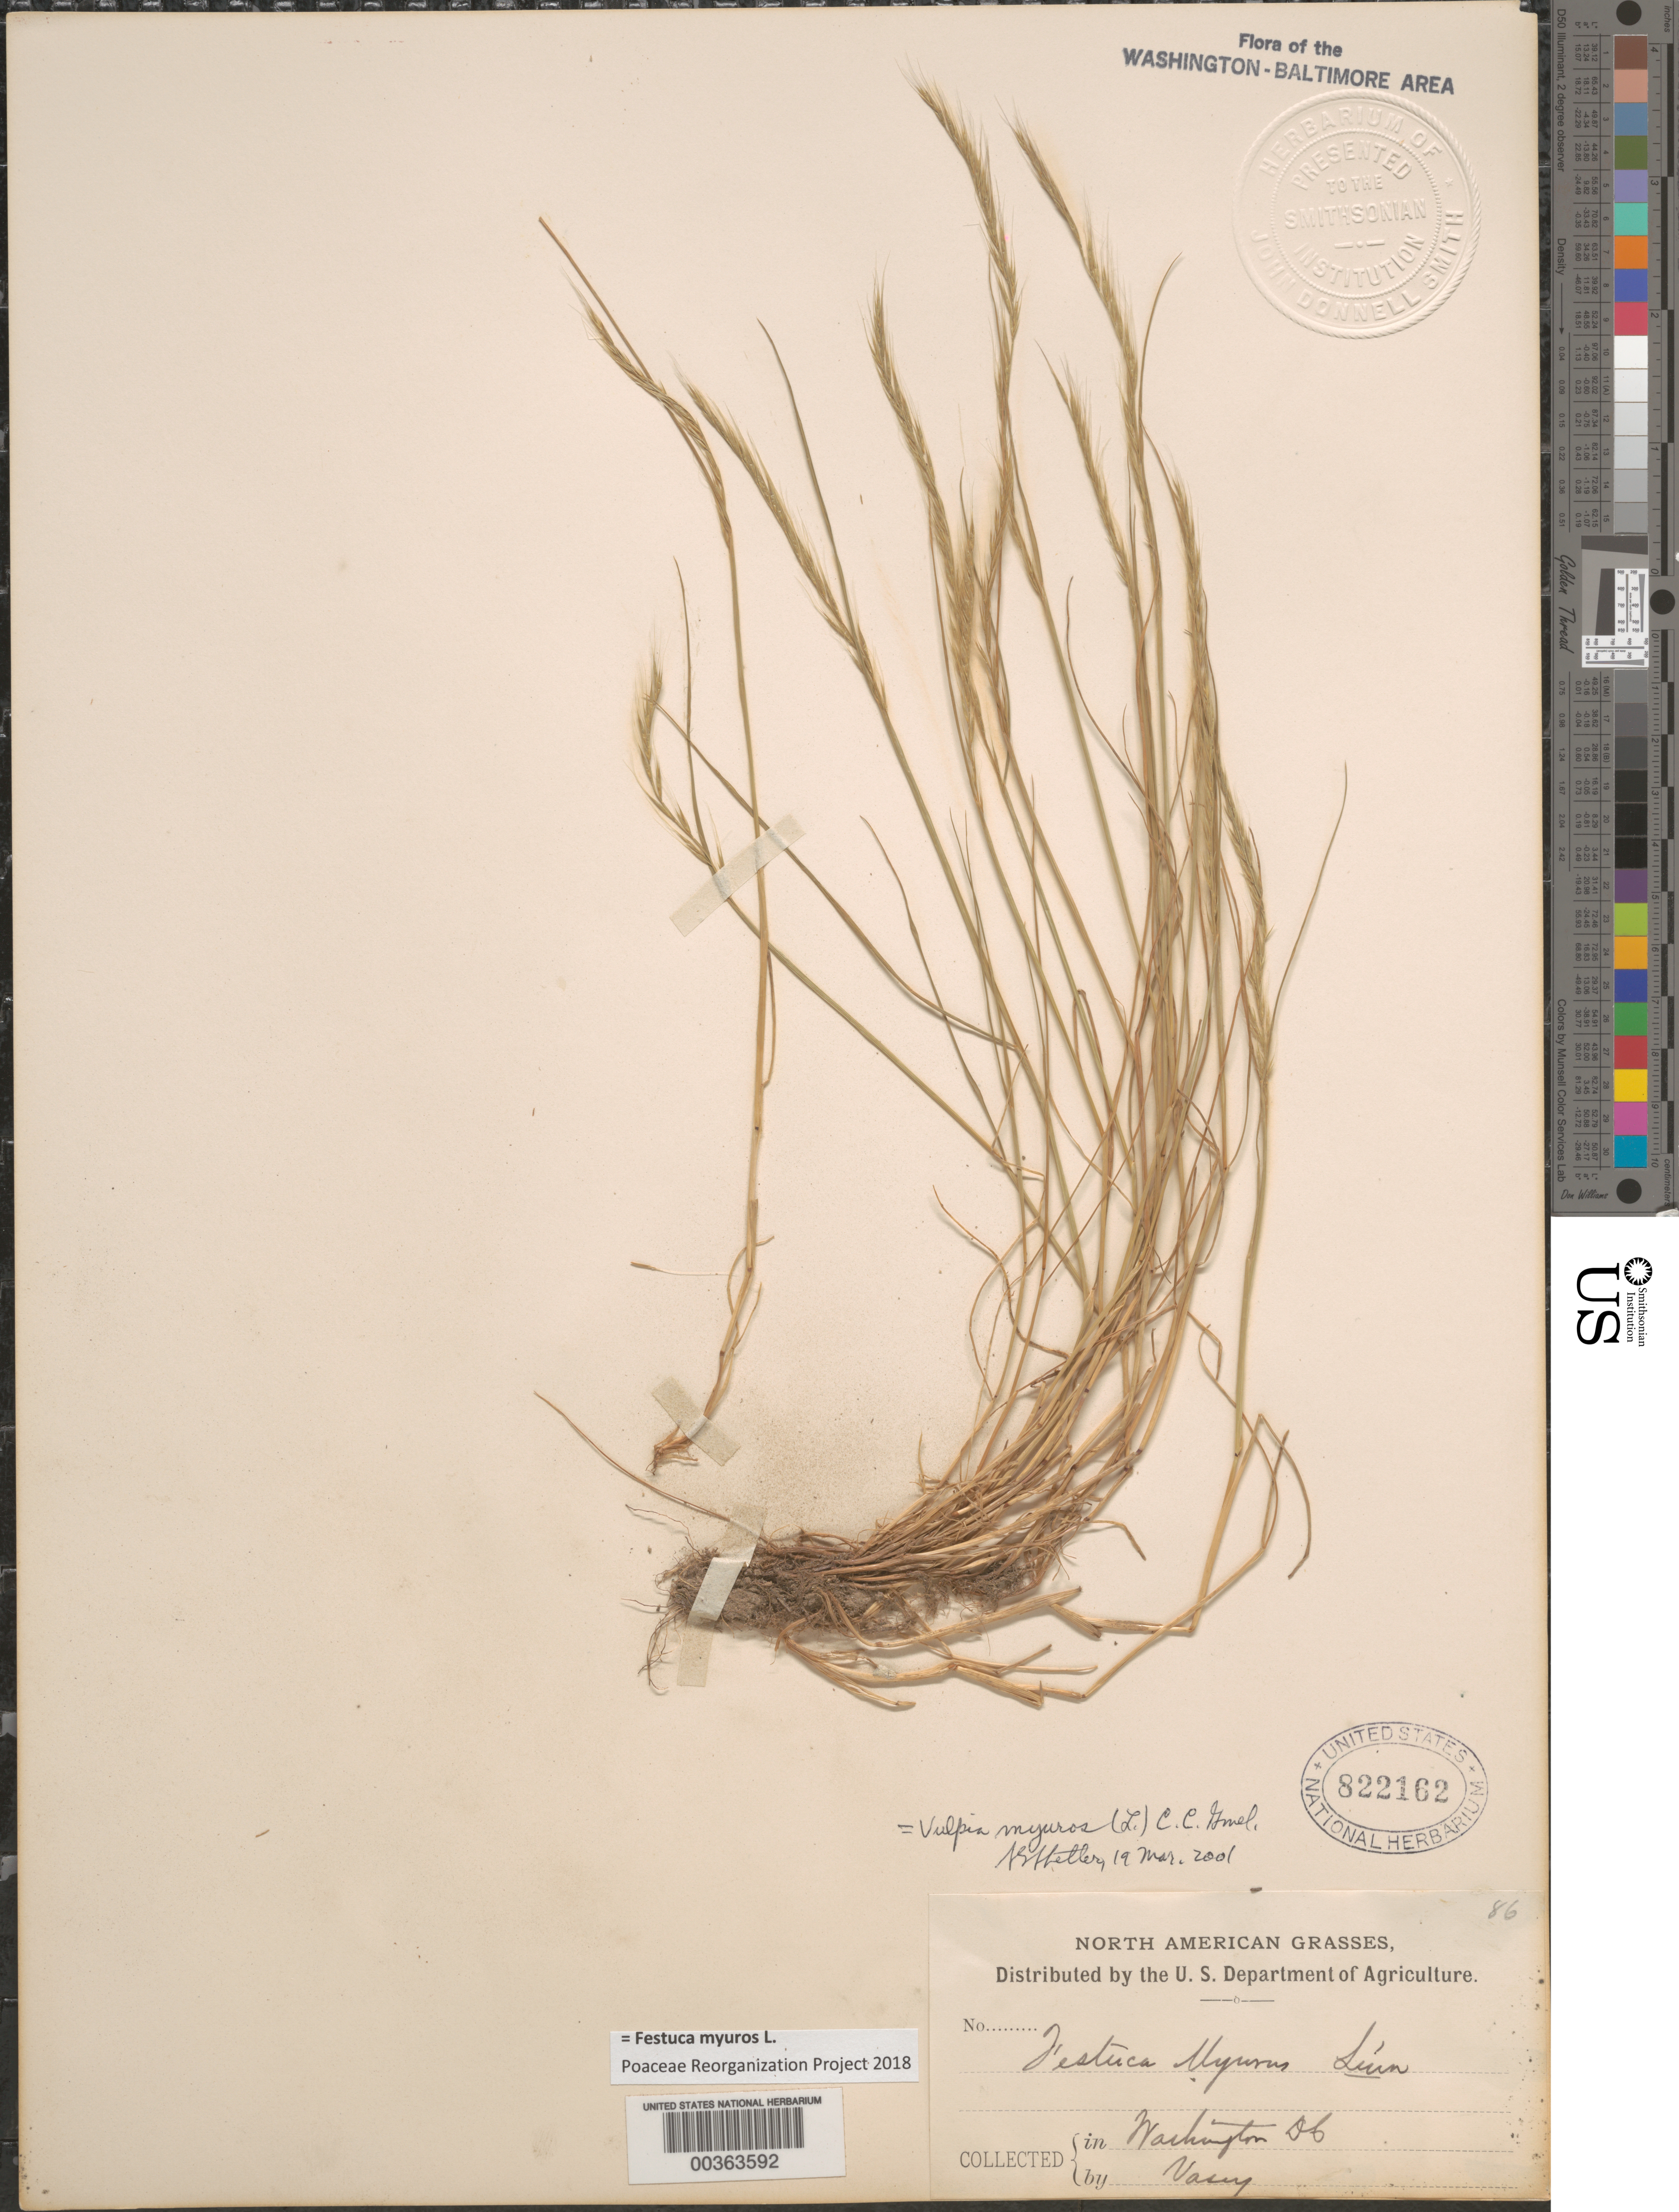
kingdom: Plantae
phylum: Tracheophyta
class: Liliopsida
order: Poales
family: Poaceae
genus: Festuca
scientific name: Festuca myuros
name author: L.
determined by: Poaceae Reorganization Project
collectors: G. Vasey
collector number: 86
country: United States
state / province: District of Columbia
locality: Washington DC area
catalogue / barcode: US 822162